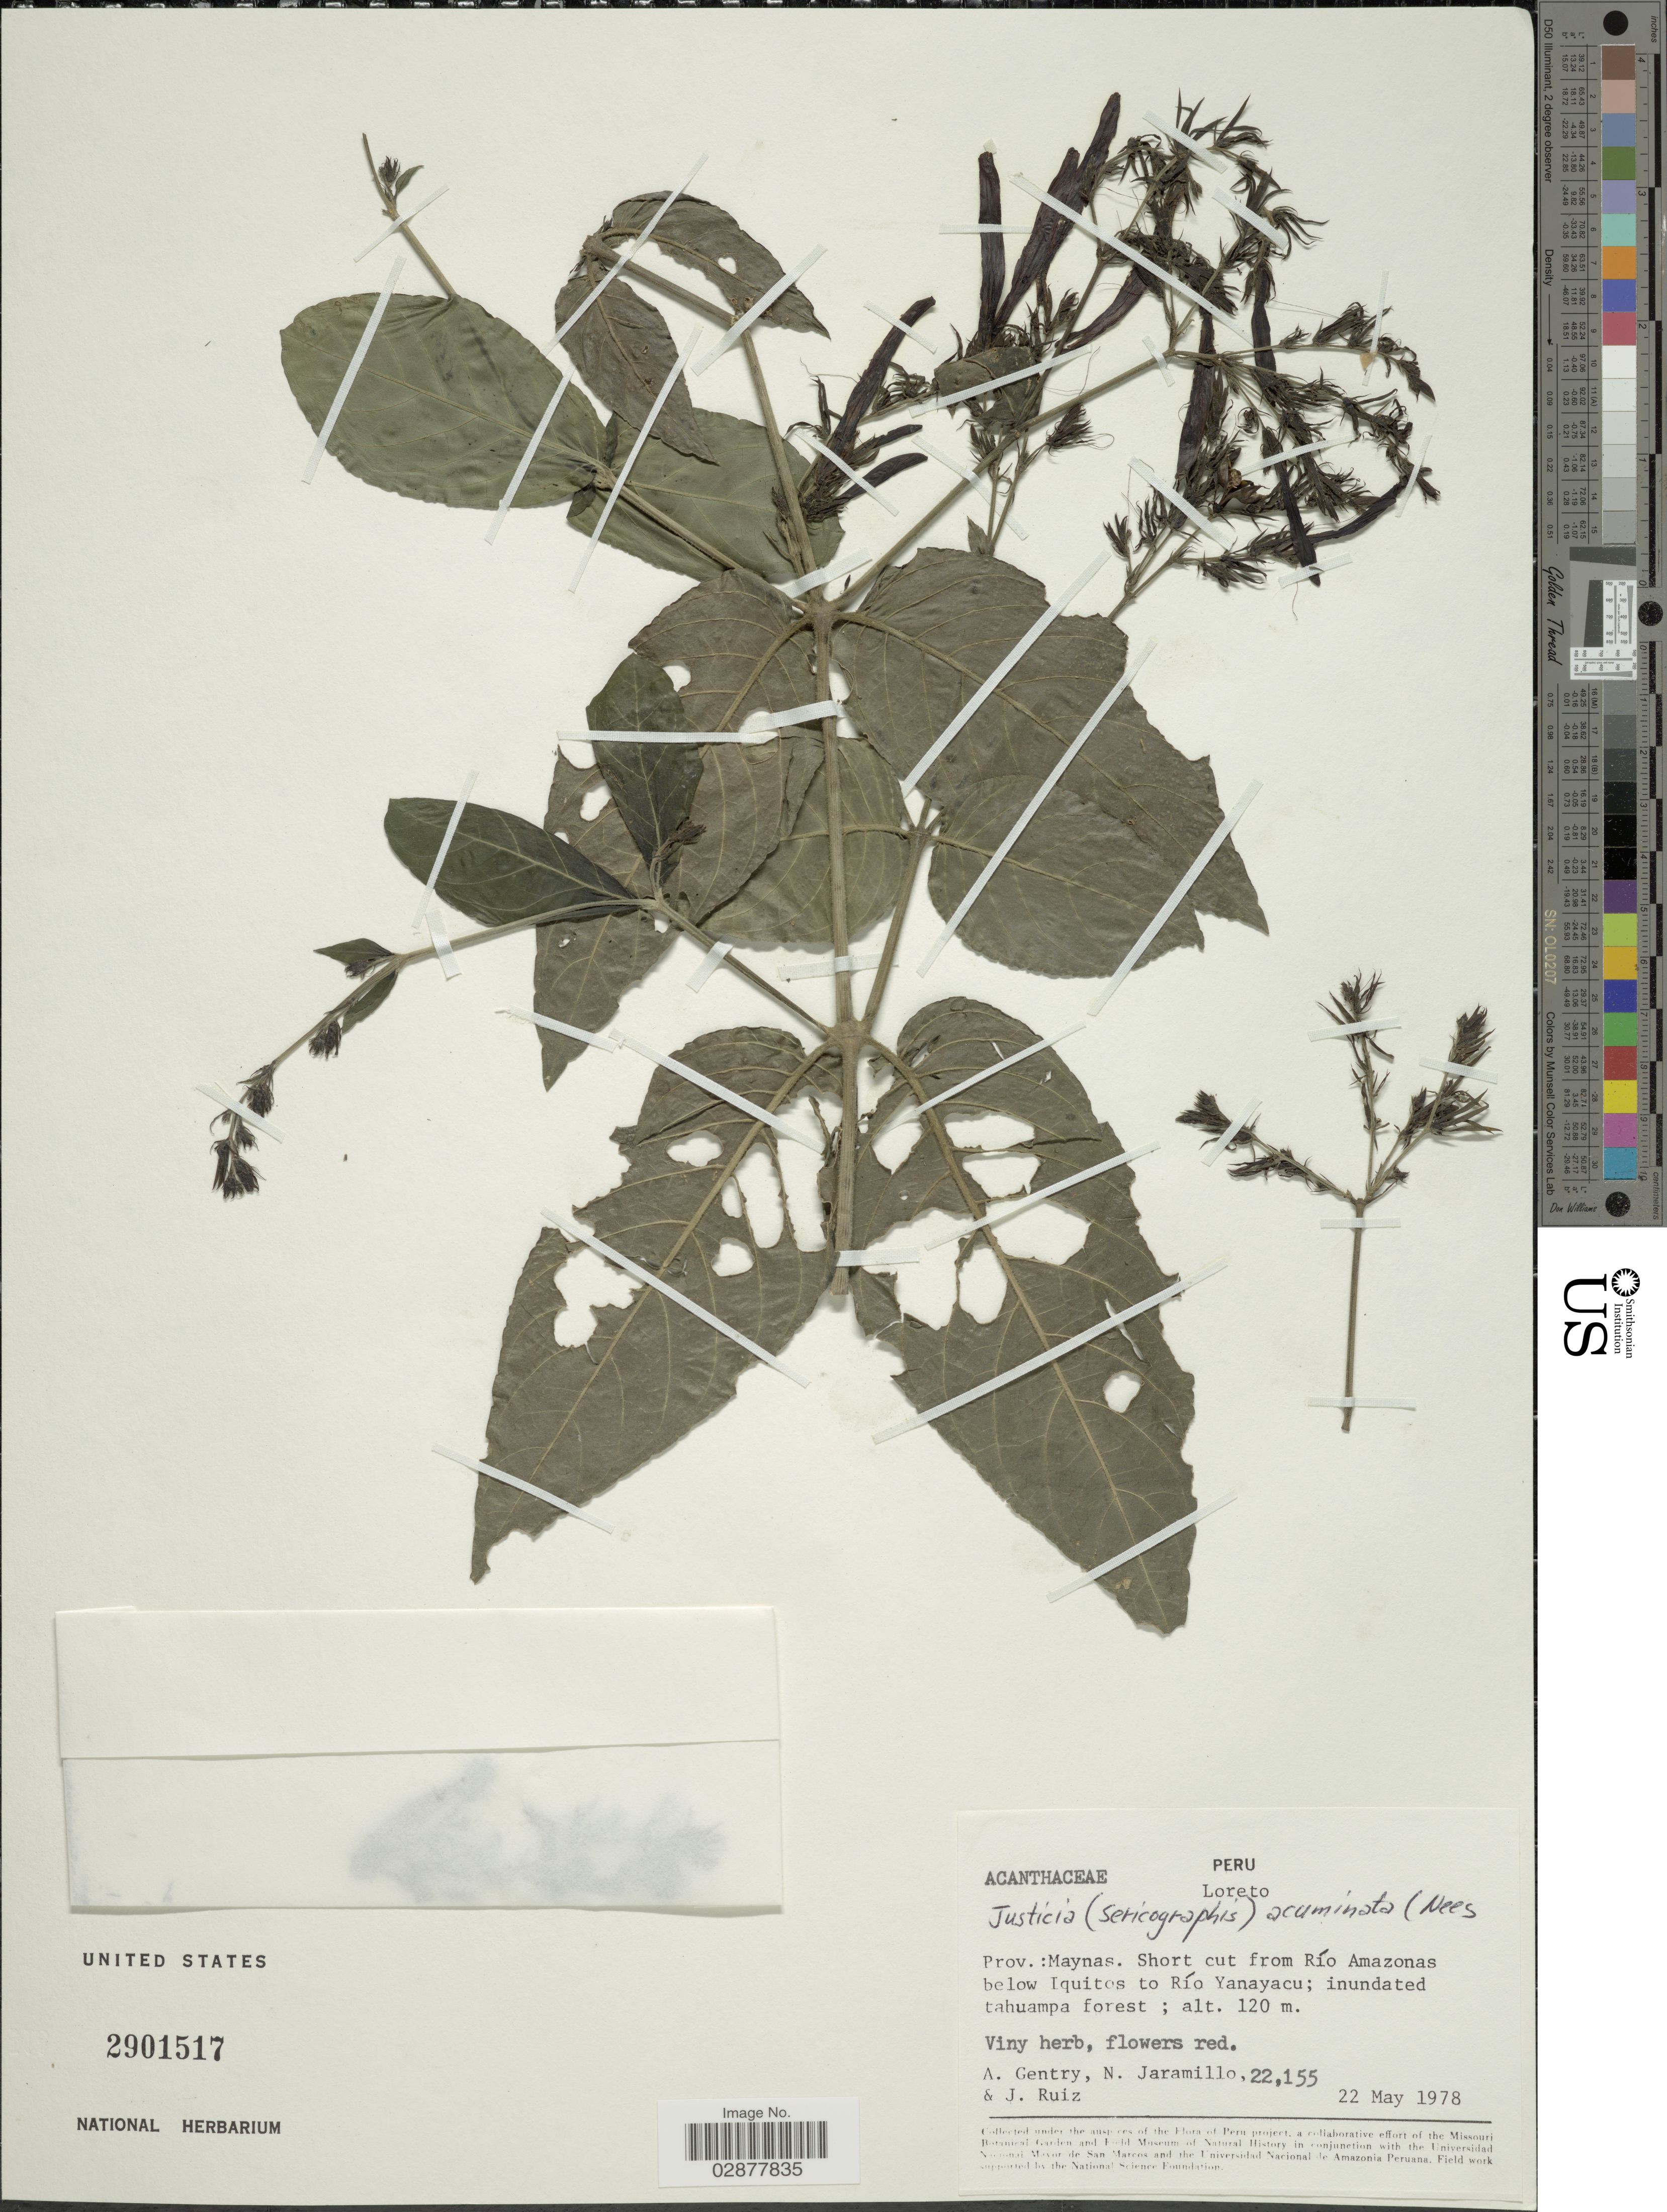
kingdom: Plantae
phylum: Tracheophyta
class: Magnoliopsida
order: Lamiales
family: Acanthaceae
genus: Justicia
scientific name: Justicia calycina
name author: (Nees) V.A.W. Graham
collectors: A. H. Gentry, N. Jaramillo & J. Ruiz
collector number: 22155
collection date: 1978-05-22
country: Peru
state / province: Loreto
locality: Prov.: Maynas. Short cut from Río Amazonas below Iquitos to Río Yanayacu.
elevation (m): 120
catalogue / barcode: US 2901517